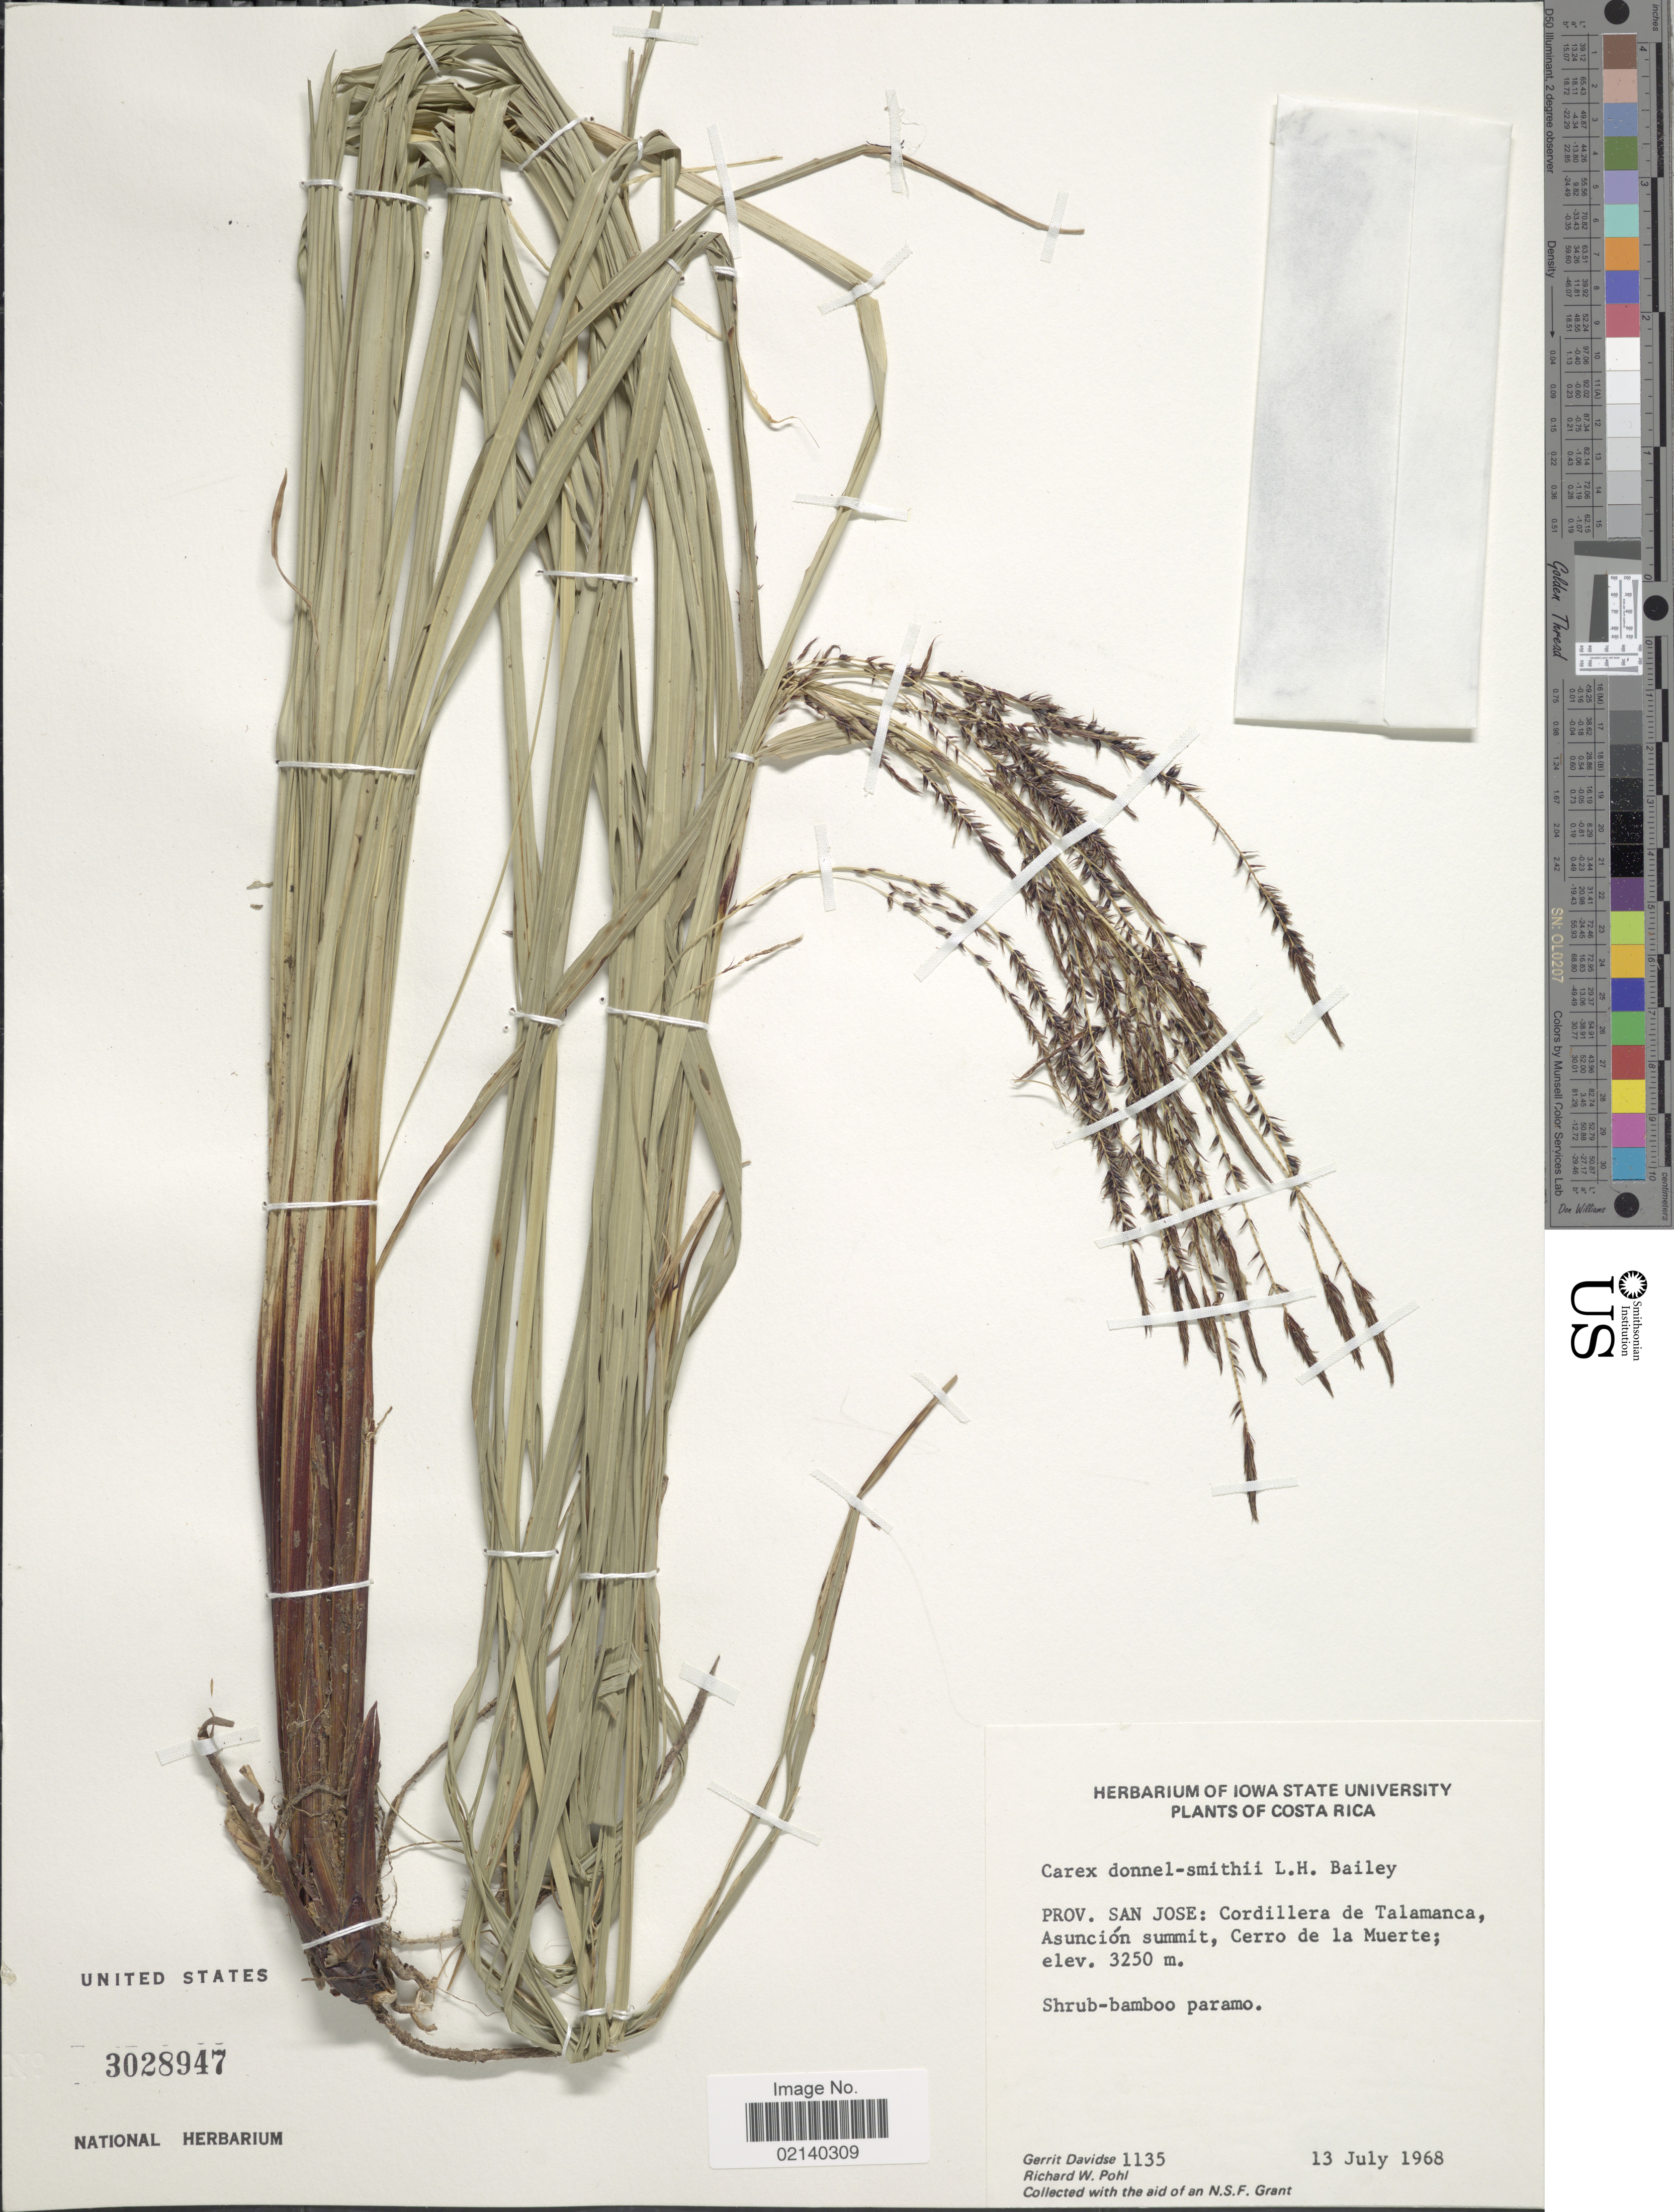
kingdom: Plantae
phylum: Tracheophyta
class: Liliopsida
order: Poales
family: Cyperaceae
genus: Carex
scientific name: Carex donnell-smithii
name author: L.H. Bailey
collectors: G. Davidse & R. W. Pohl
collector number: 1135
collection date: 1968-07-13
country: Costa Rica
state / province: San José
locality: Prov. San Jose: Cordillera de Talamanca, Asuncion summit, Cerro de la Muerte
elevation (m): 3250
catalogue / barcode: US 3028947